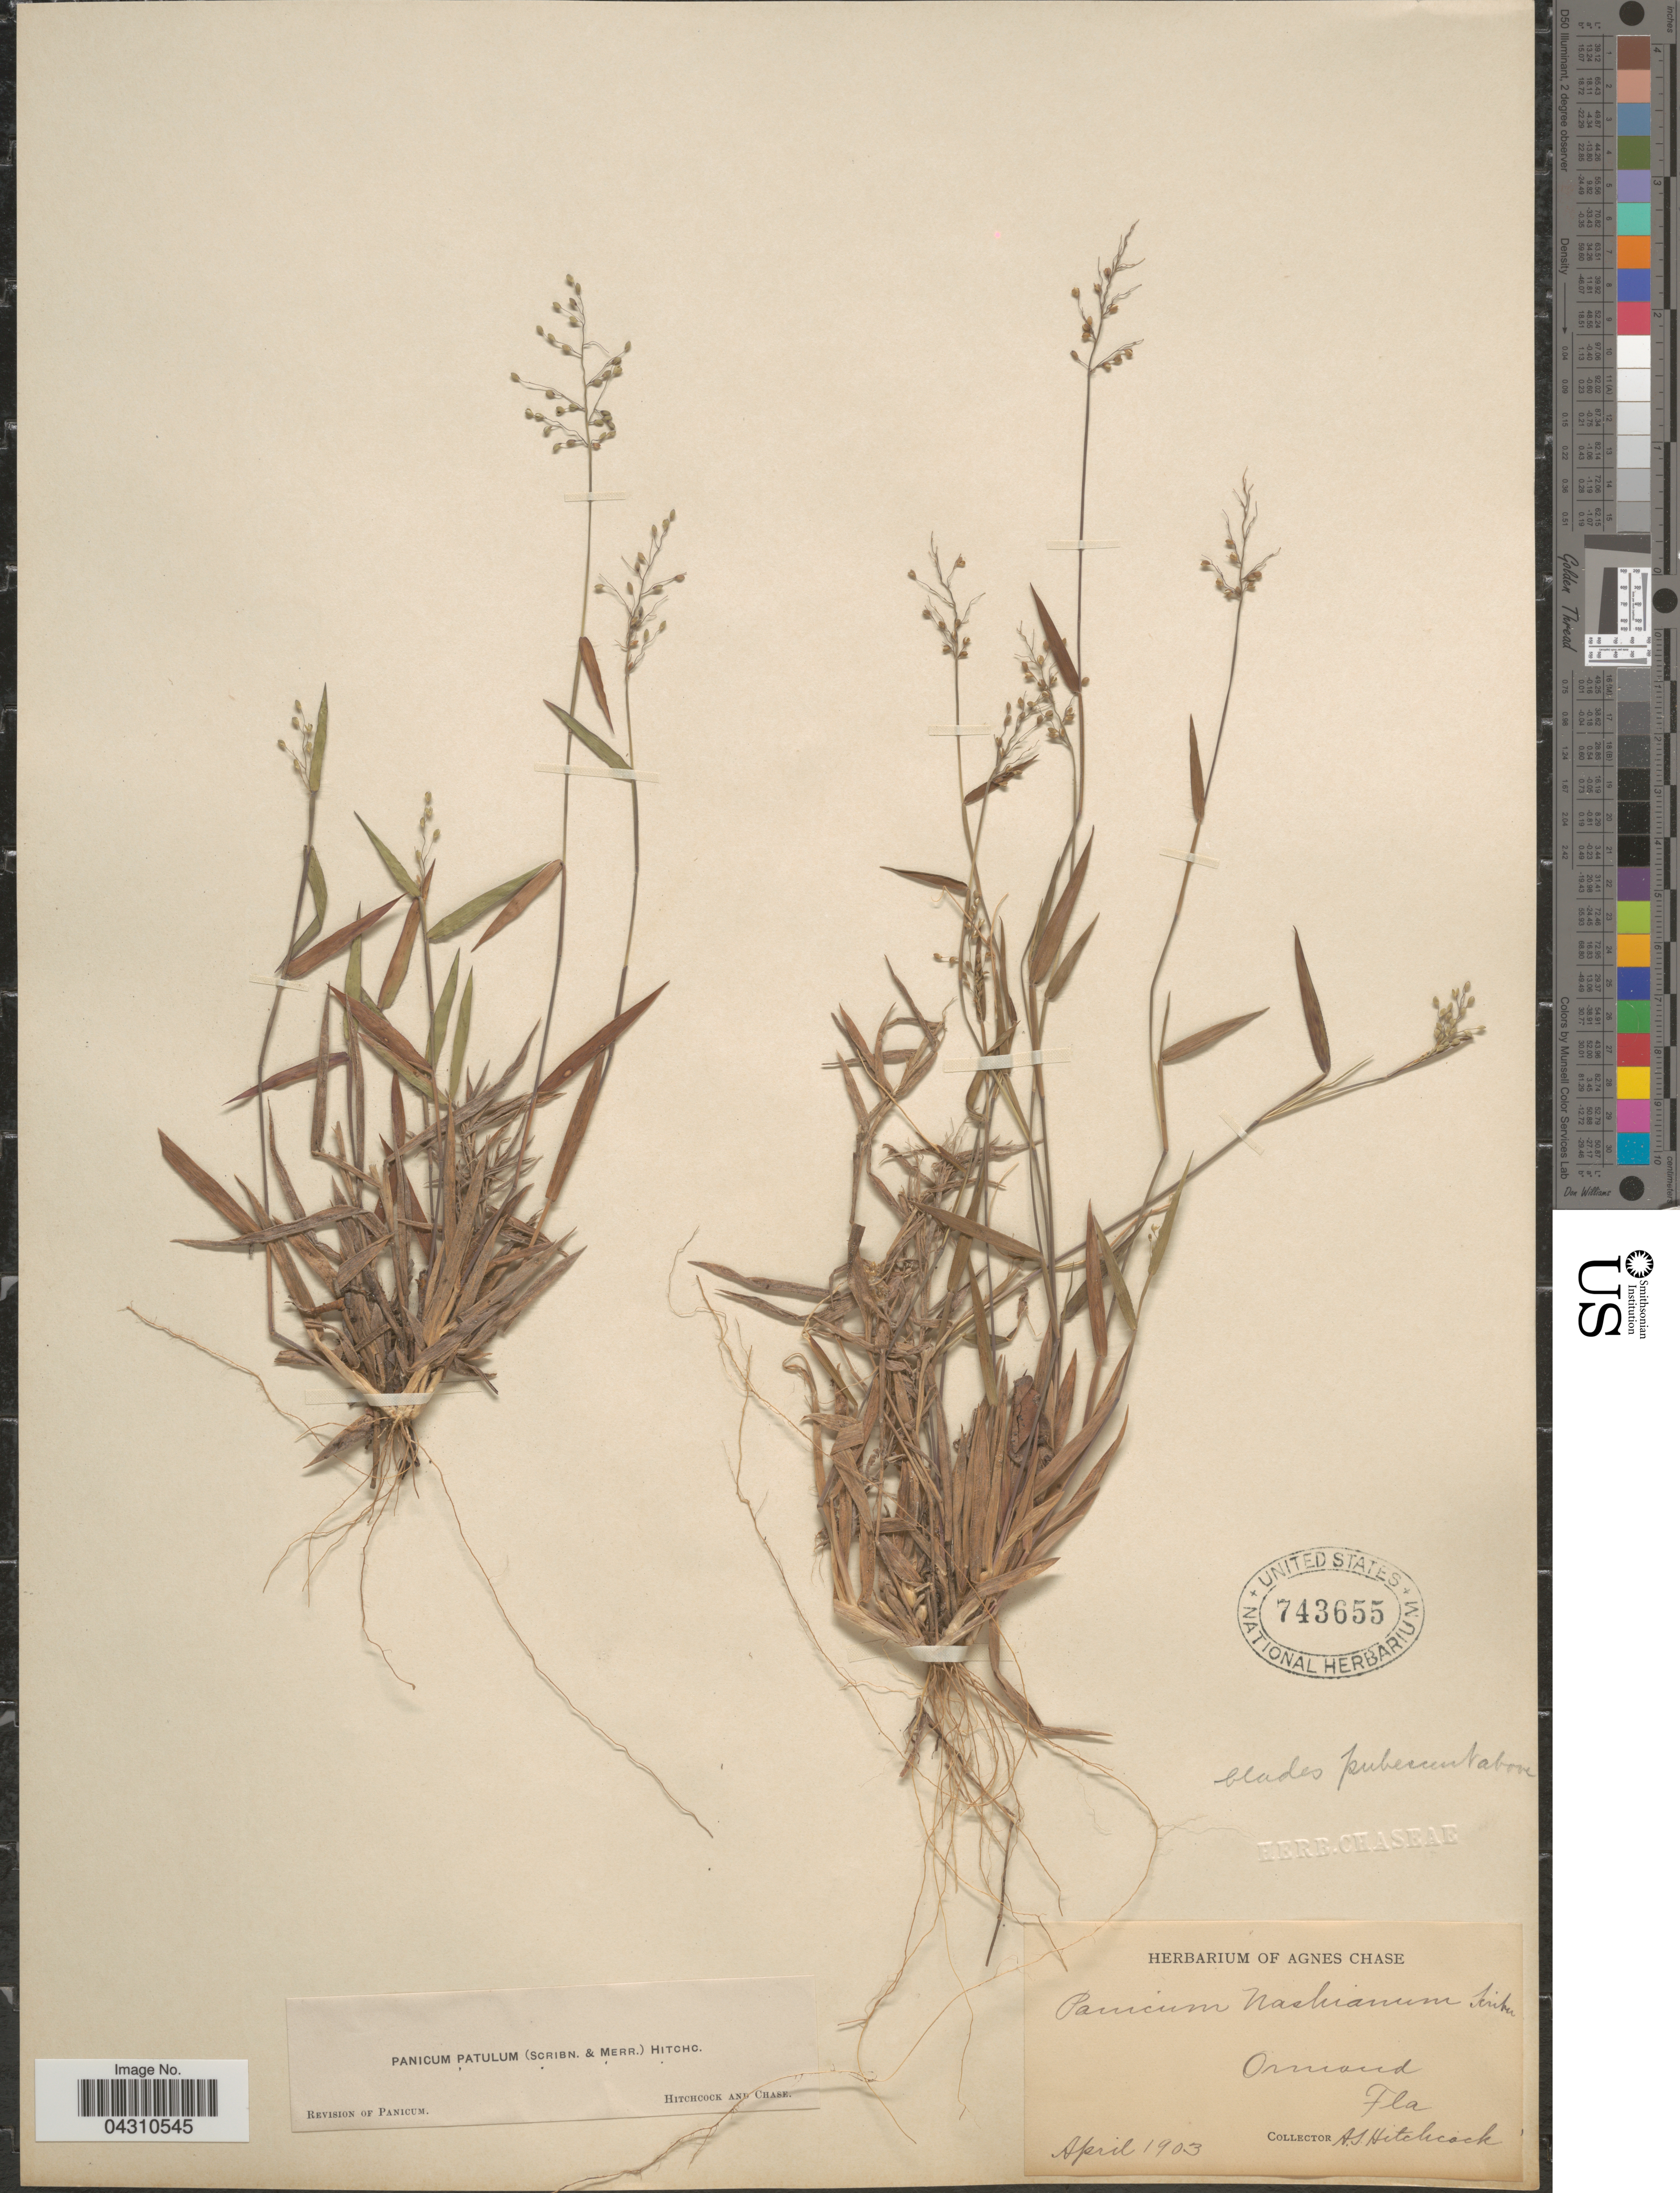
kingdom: Plantae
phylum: Tracheophyta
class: Liliopsida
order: Poales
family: Poaceae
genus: Dichanthelium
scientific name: Dichanthelium portoricense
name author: (Desv. ex Ham.) B.F. Hansen & Wunderlin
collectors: A. S. Hitchcock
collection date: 1903-04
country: United States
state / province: Florida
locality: Ormond.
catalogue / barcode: US 743655